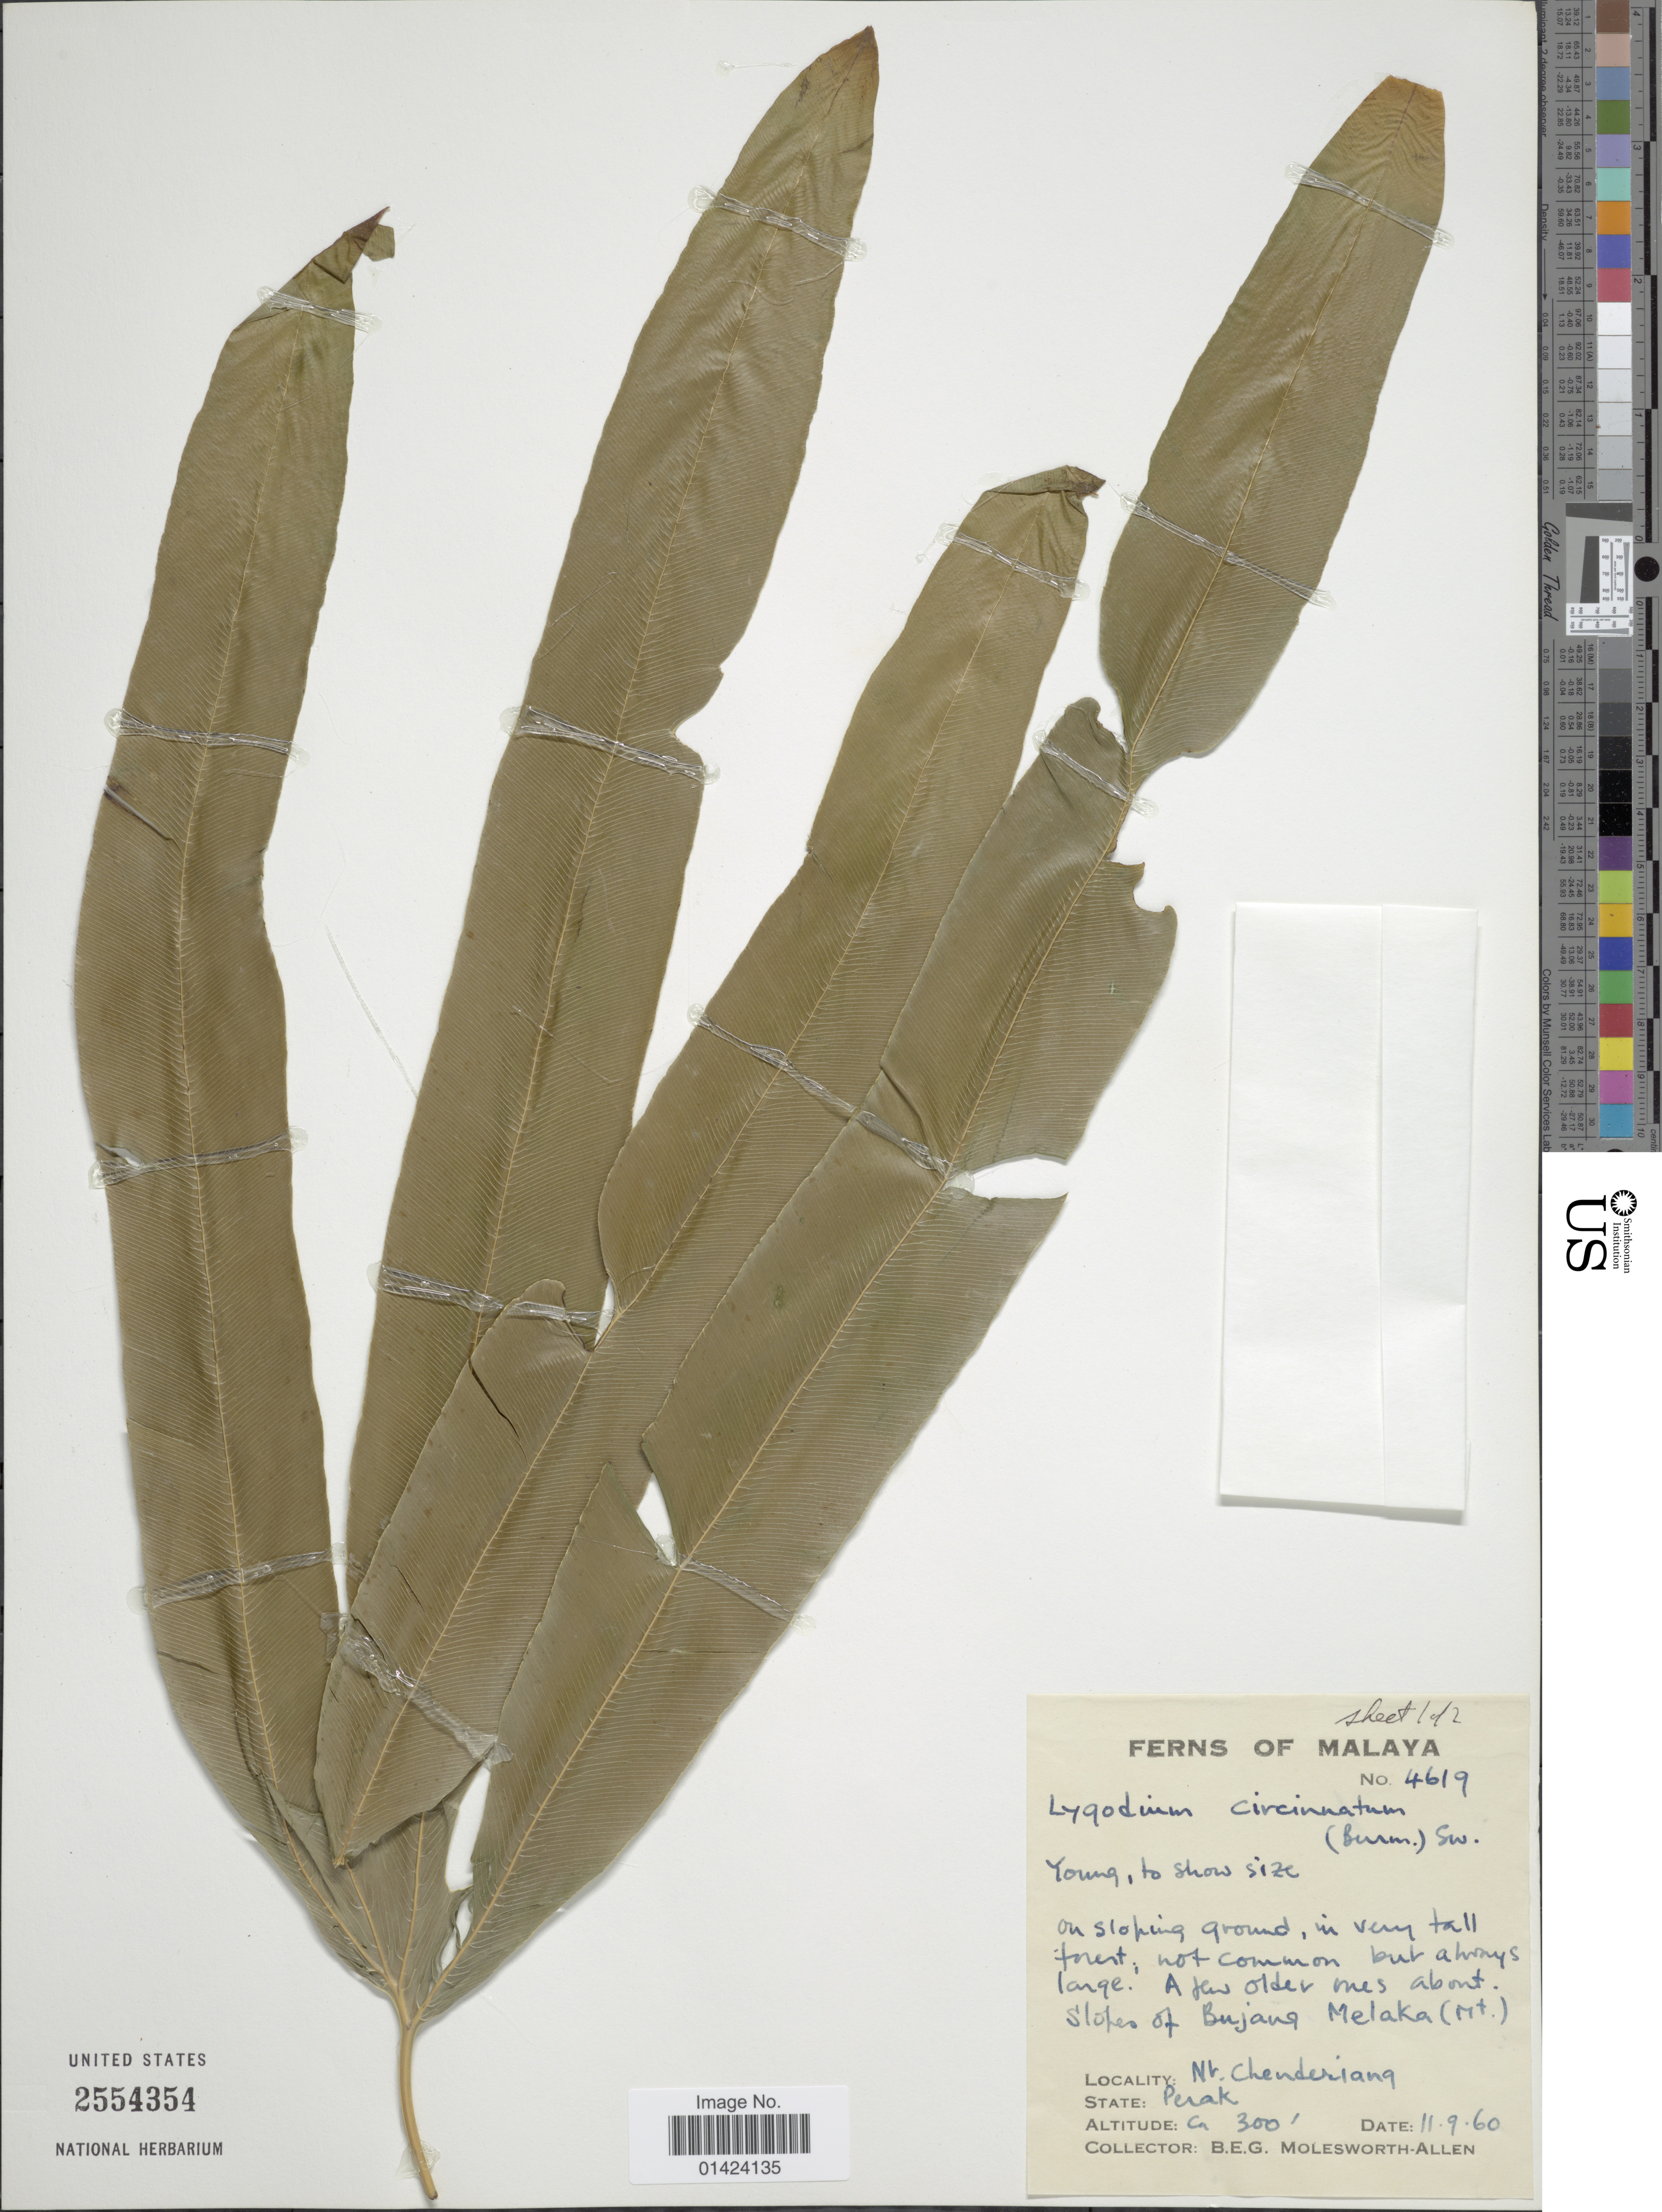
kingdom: Plantae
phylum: Tracheophyta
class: Polypodiopsida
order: Schizaeales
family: Lygodiaceae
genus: Lygodium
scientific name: Lygodium circinnatum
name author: (Burm. f.) Sw.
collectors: B. E. G. Molesworth-Allen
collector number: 4619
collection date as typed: Transcribed d/m/y: 11/9/60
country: Malaysia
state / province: Perak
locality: Nt. Chenderiang, State: Perak, Slopes of Bujang Melaka(Mt.)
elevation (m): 91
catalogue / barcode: US 2554354